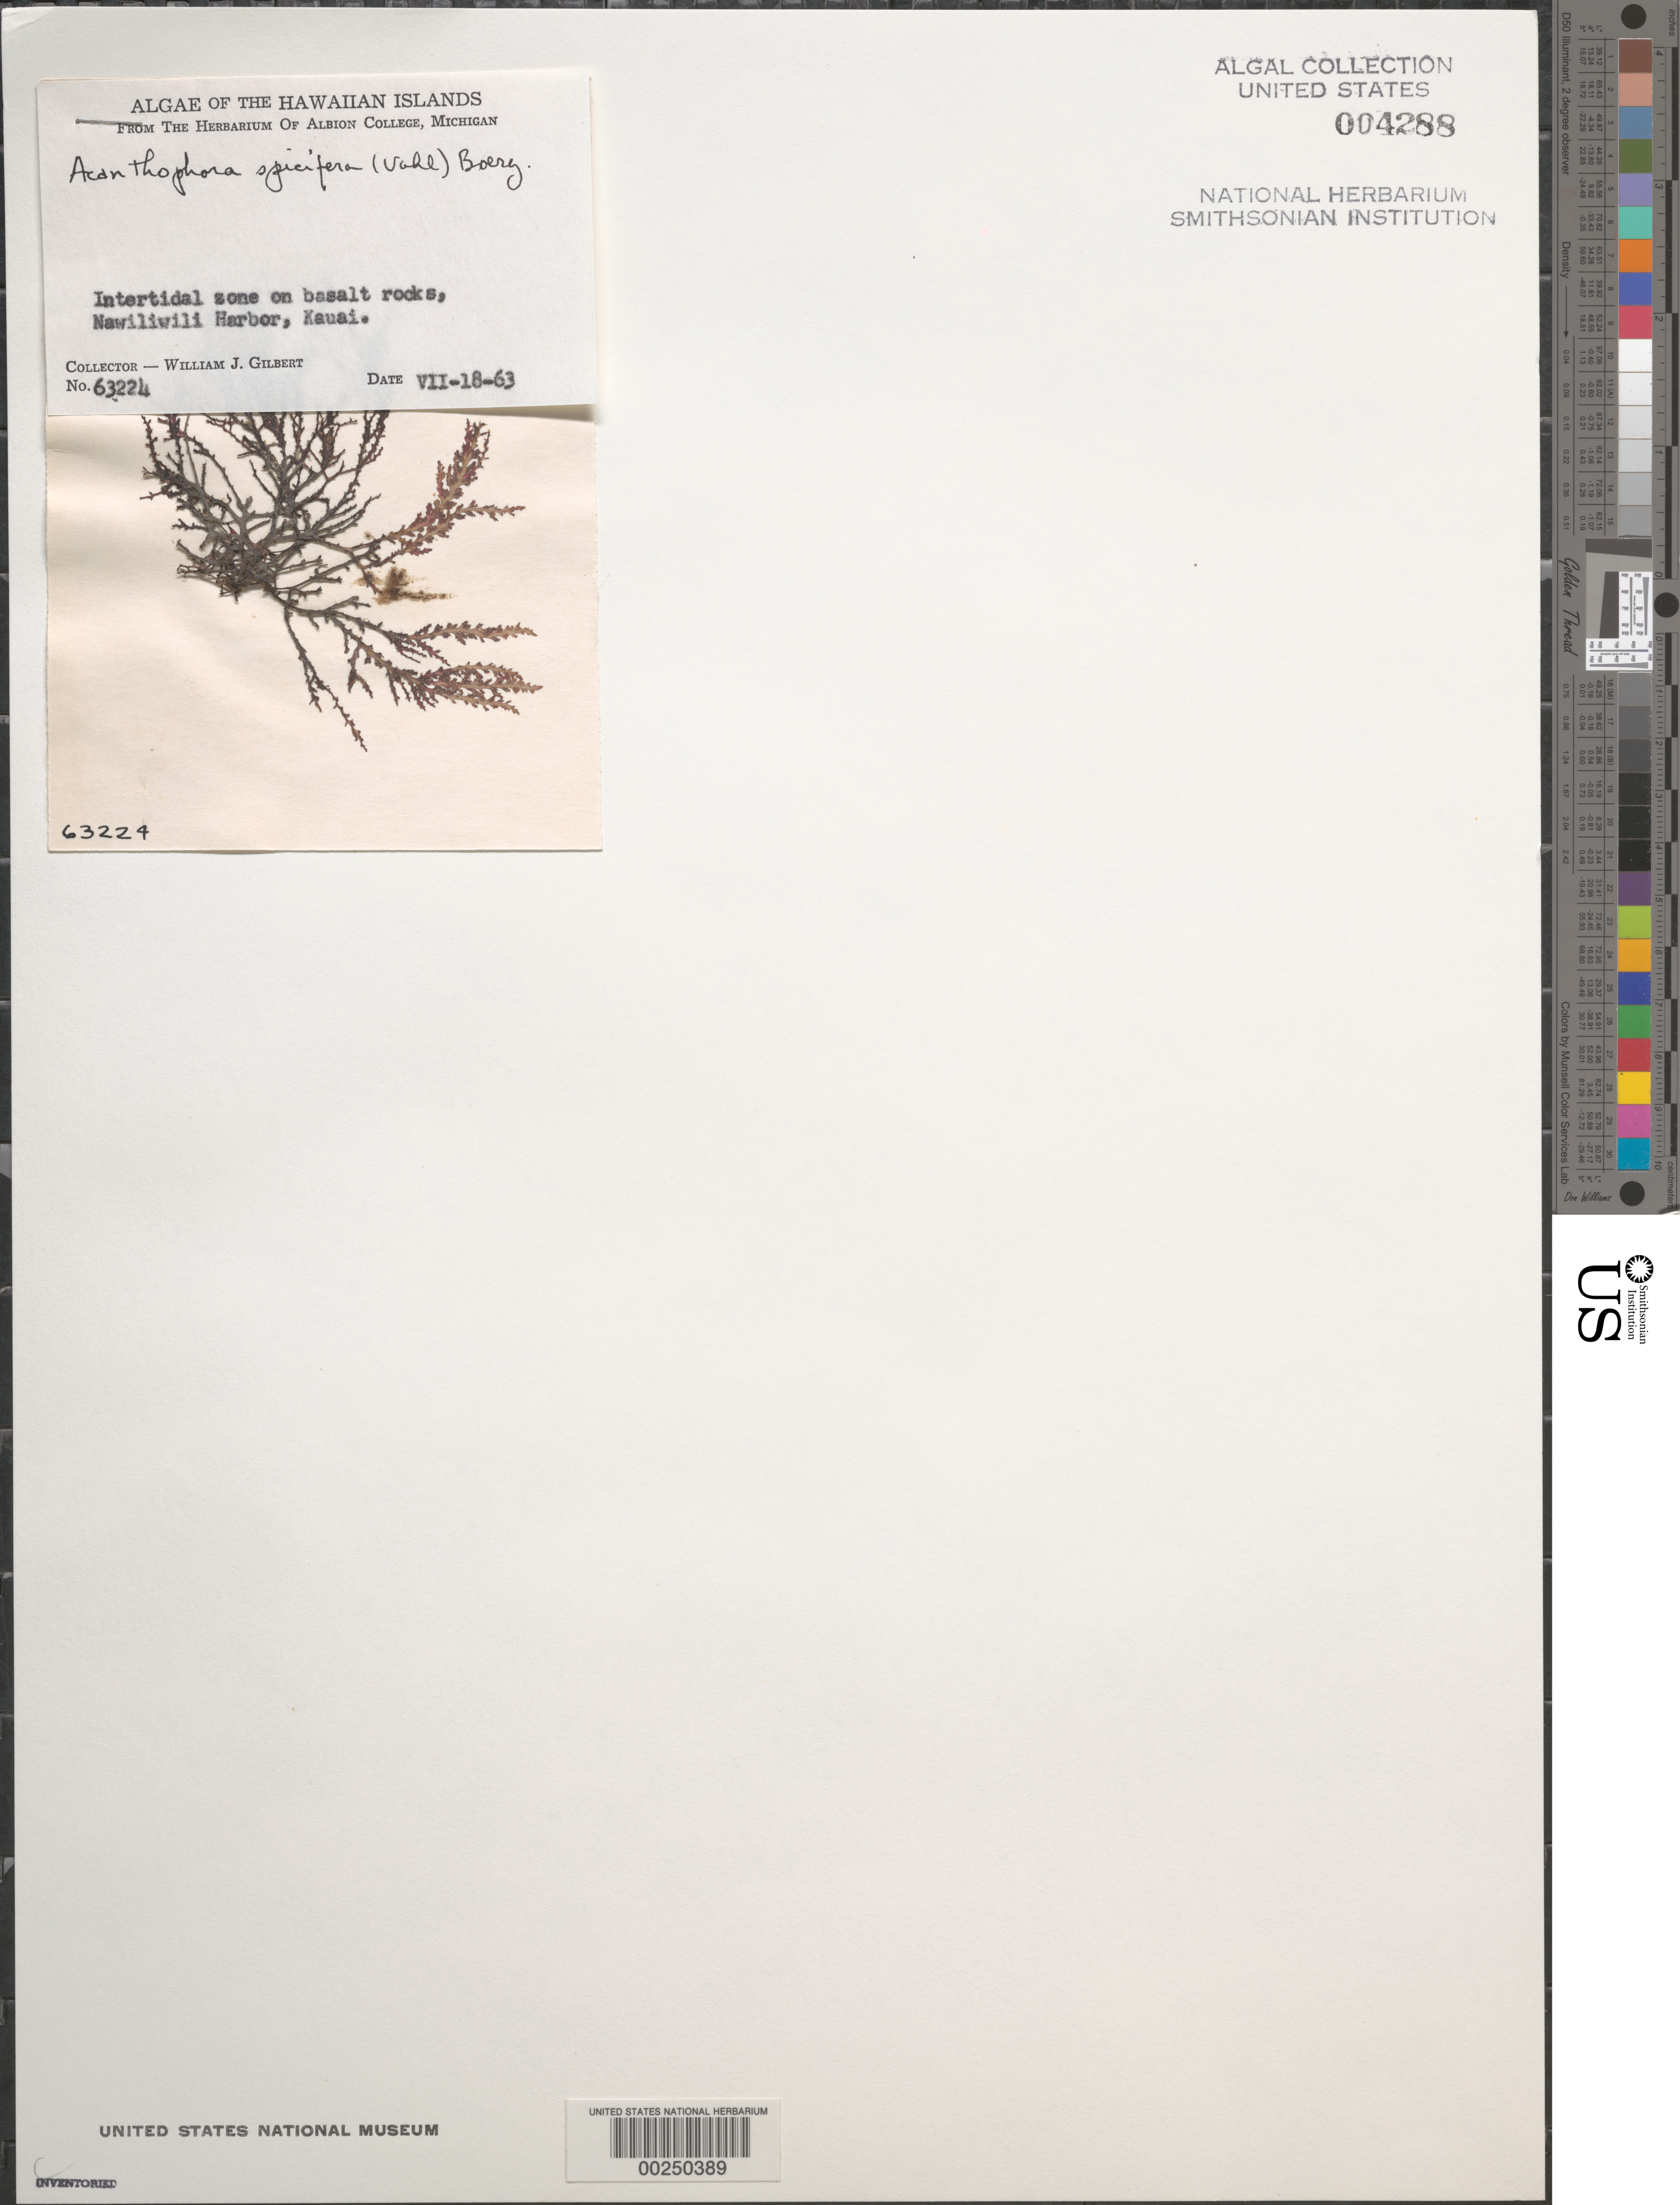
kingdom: Plantae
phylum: Rhodophyta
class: Florideophyceae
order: Ceramiales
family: Rhodomelaceae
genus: Acanthophora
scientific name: Acanthophora spicifera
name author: (Vahl) Børgesen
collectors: W. J. Gilbert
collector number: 63-224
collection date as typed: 18 Jul 1963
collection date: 1963-07-18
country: United States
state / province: Hawaii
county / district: Kauai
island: Kaua'i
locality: Nawiliwili Harbor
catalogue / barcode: US 4288